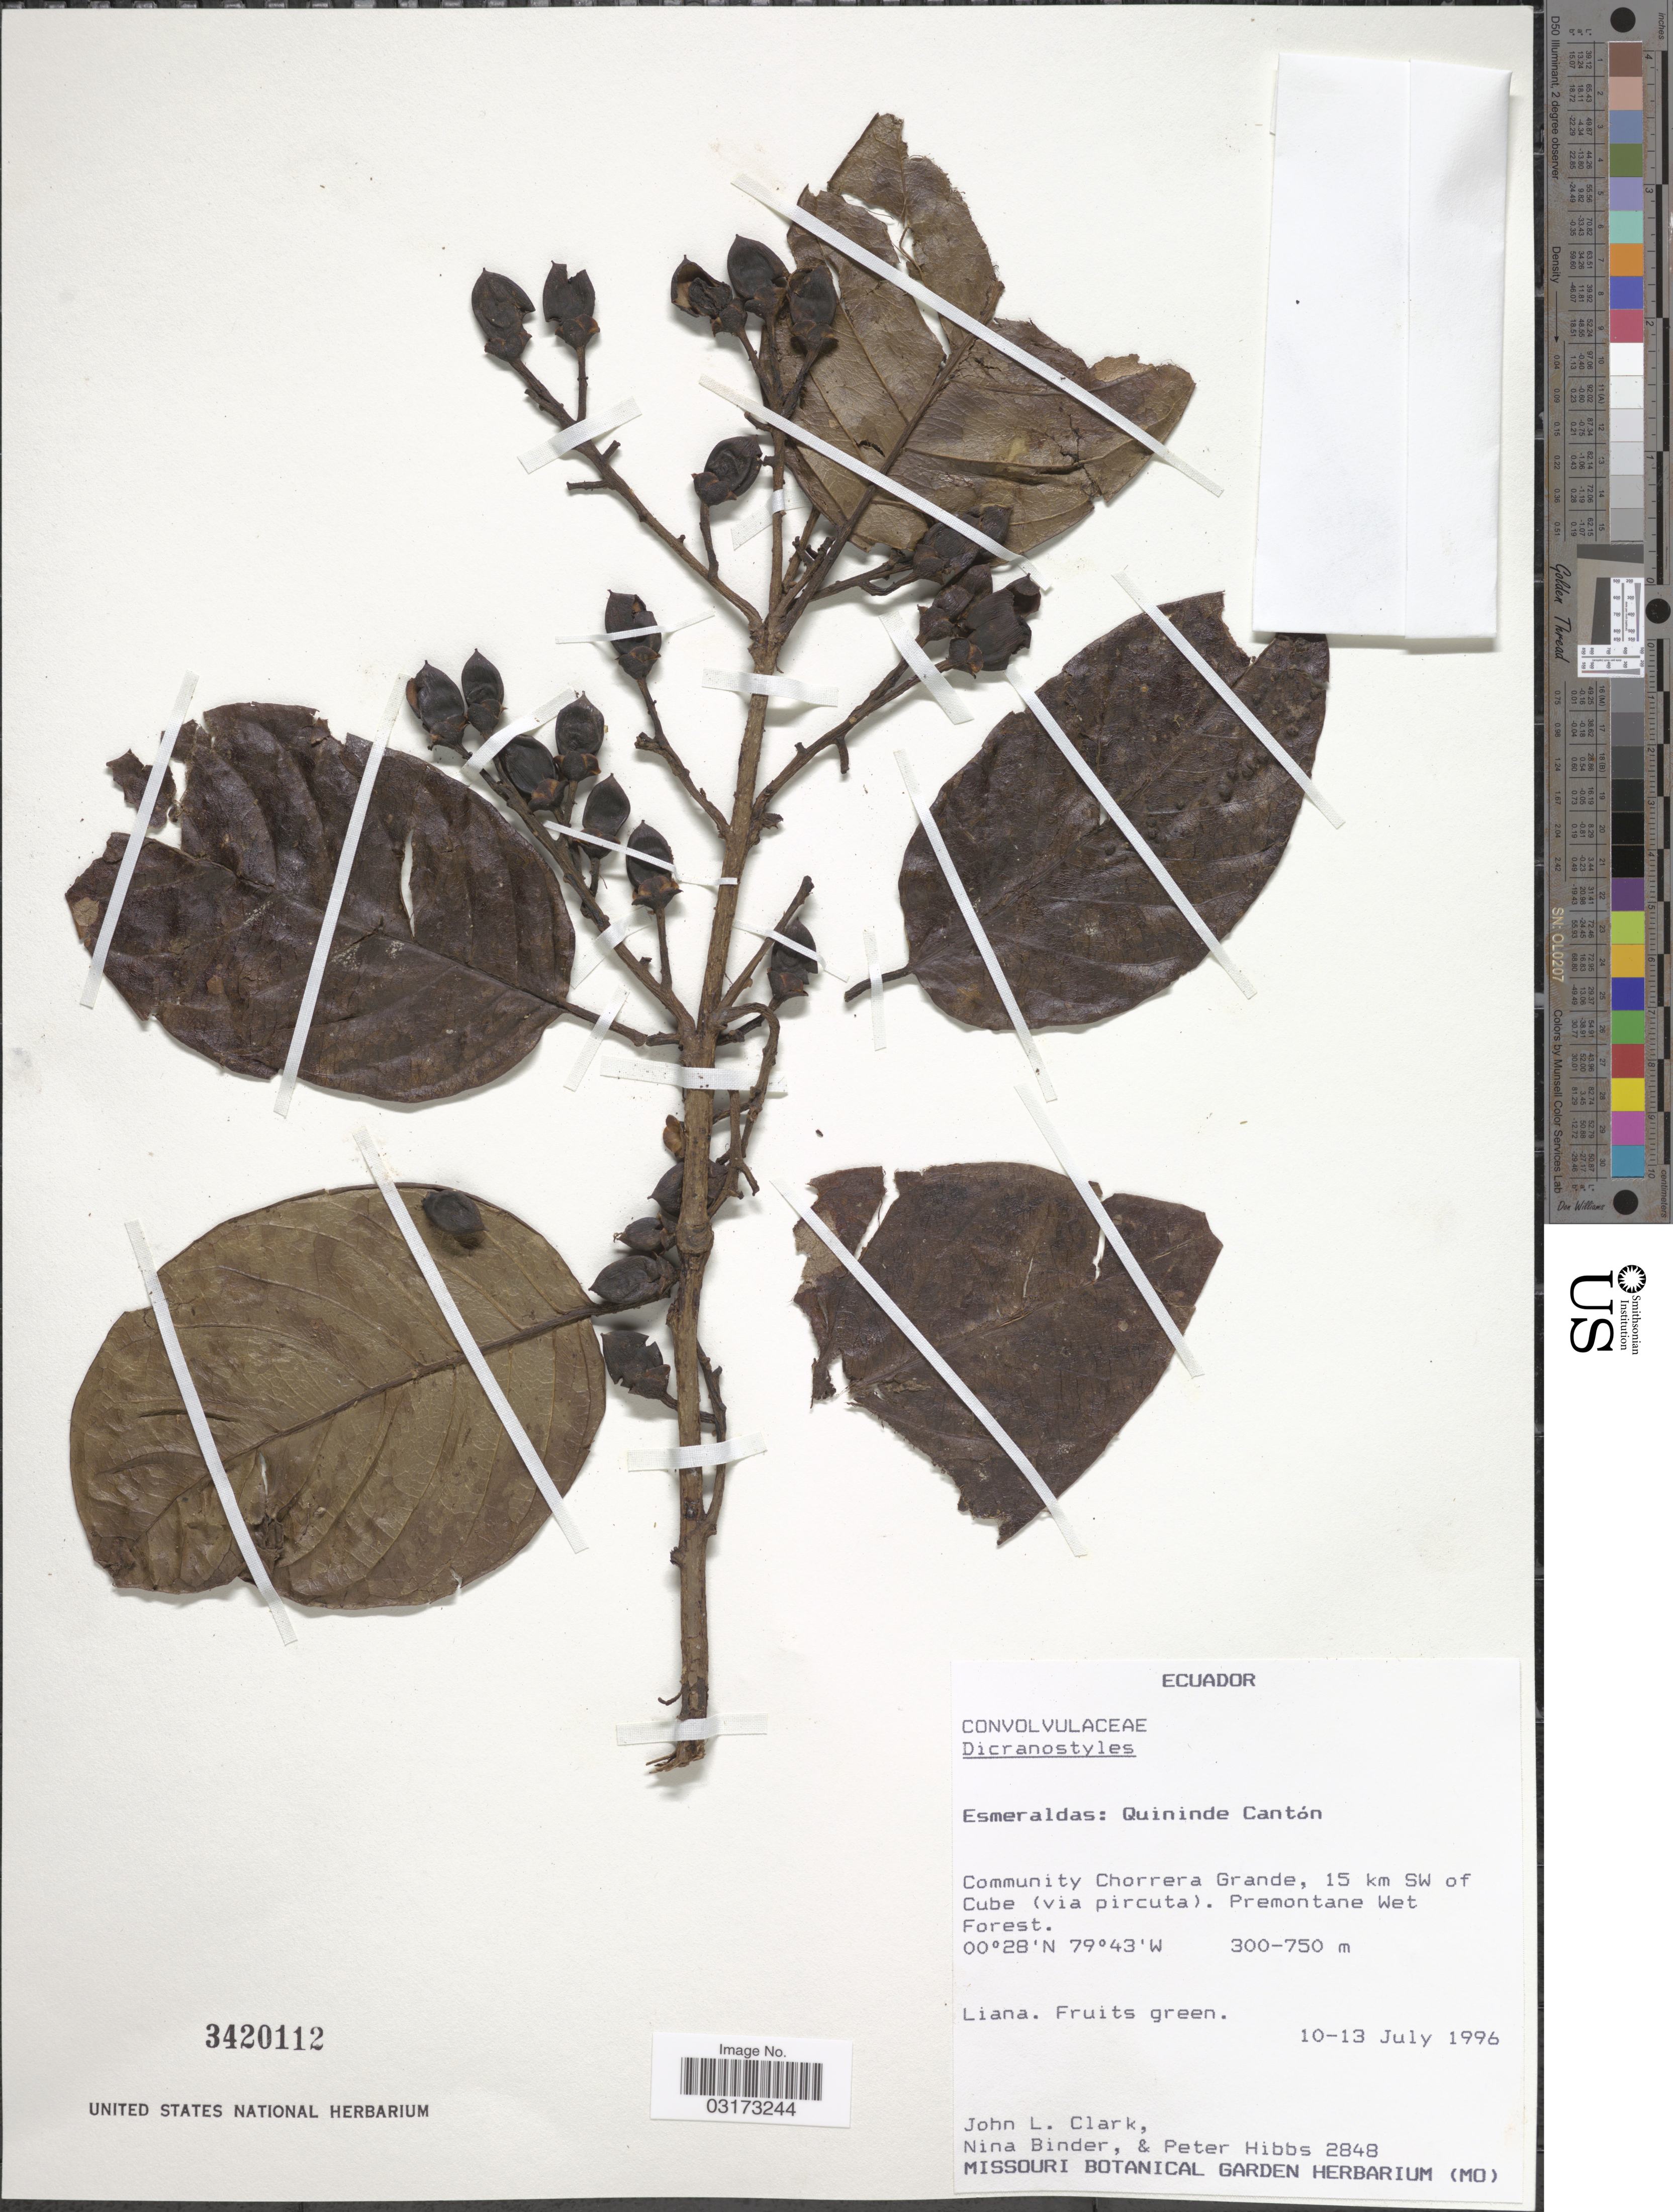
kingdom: Plantae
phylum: Tracheophyta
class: Magnoliopsida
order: Solanales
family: Convolvulaceae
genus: Dicranostyles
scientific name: Dicranostyles sp.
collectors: J. L. Clark, N. Binder & P. Hibbs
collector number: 2848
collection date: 1996-07-10/1996-07-13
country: Ecuador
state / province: Esmeraldas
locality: Quininde Cantón. Community Chorrera Grande, 15 km SW of Cube (via pircuta).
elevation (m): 300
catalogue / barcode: US 3420112